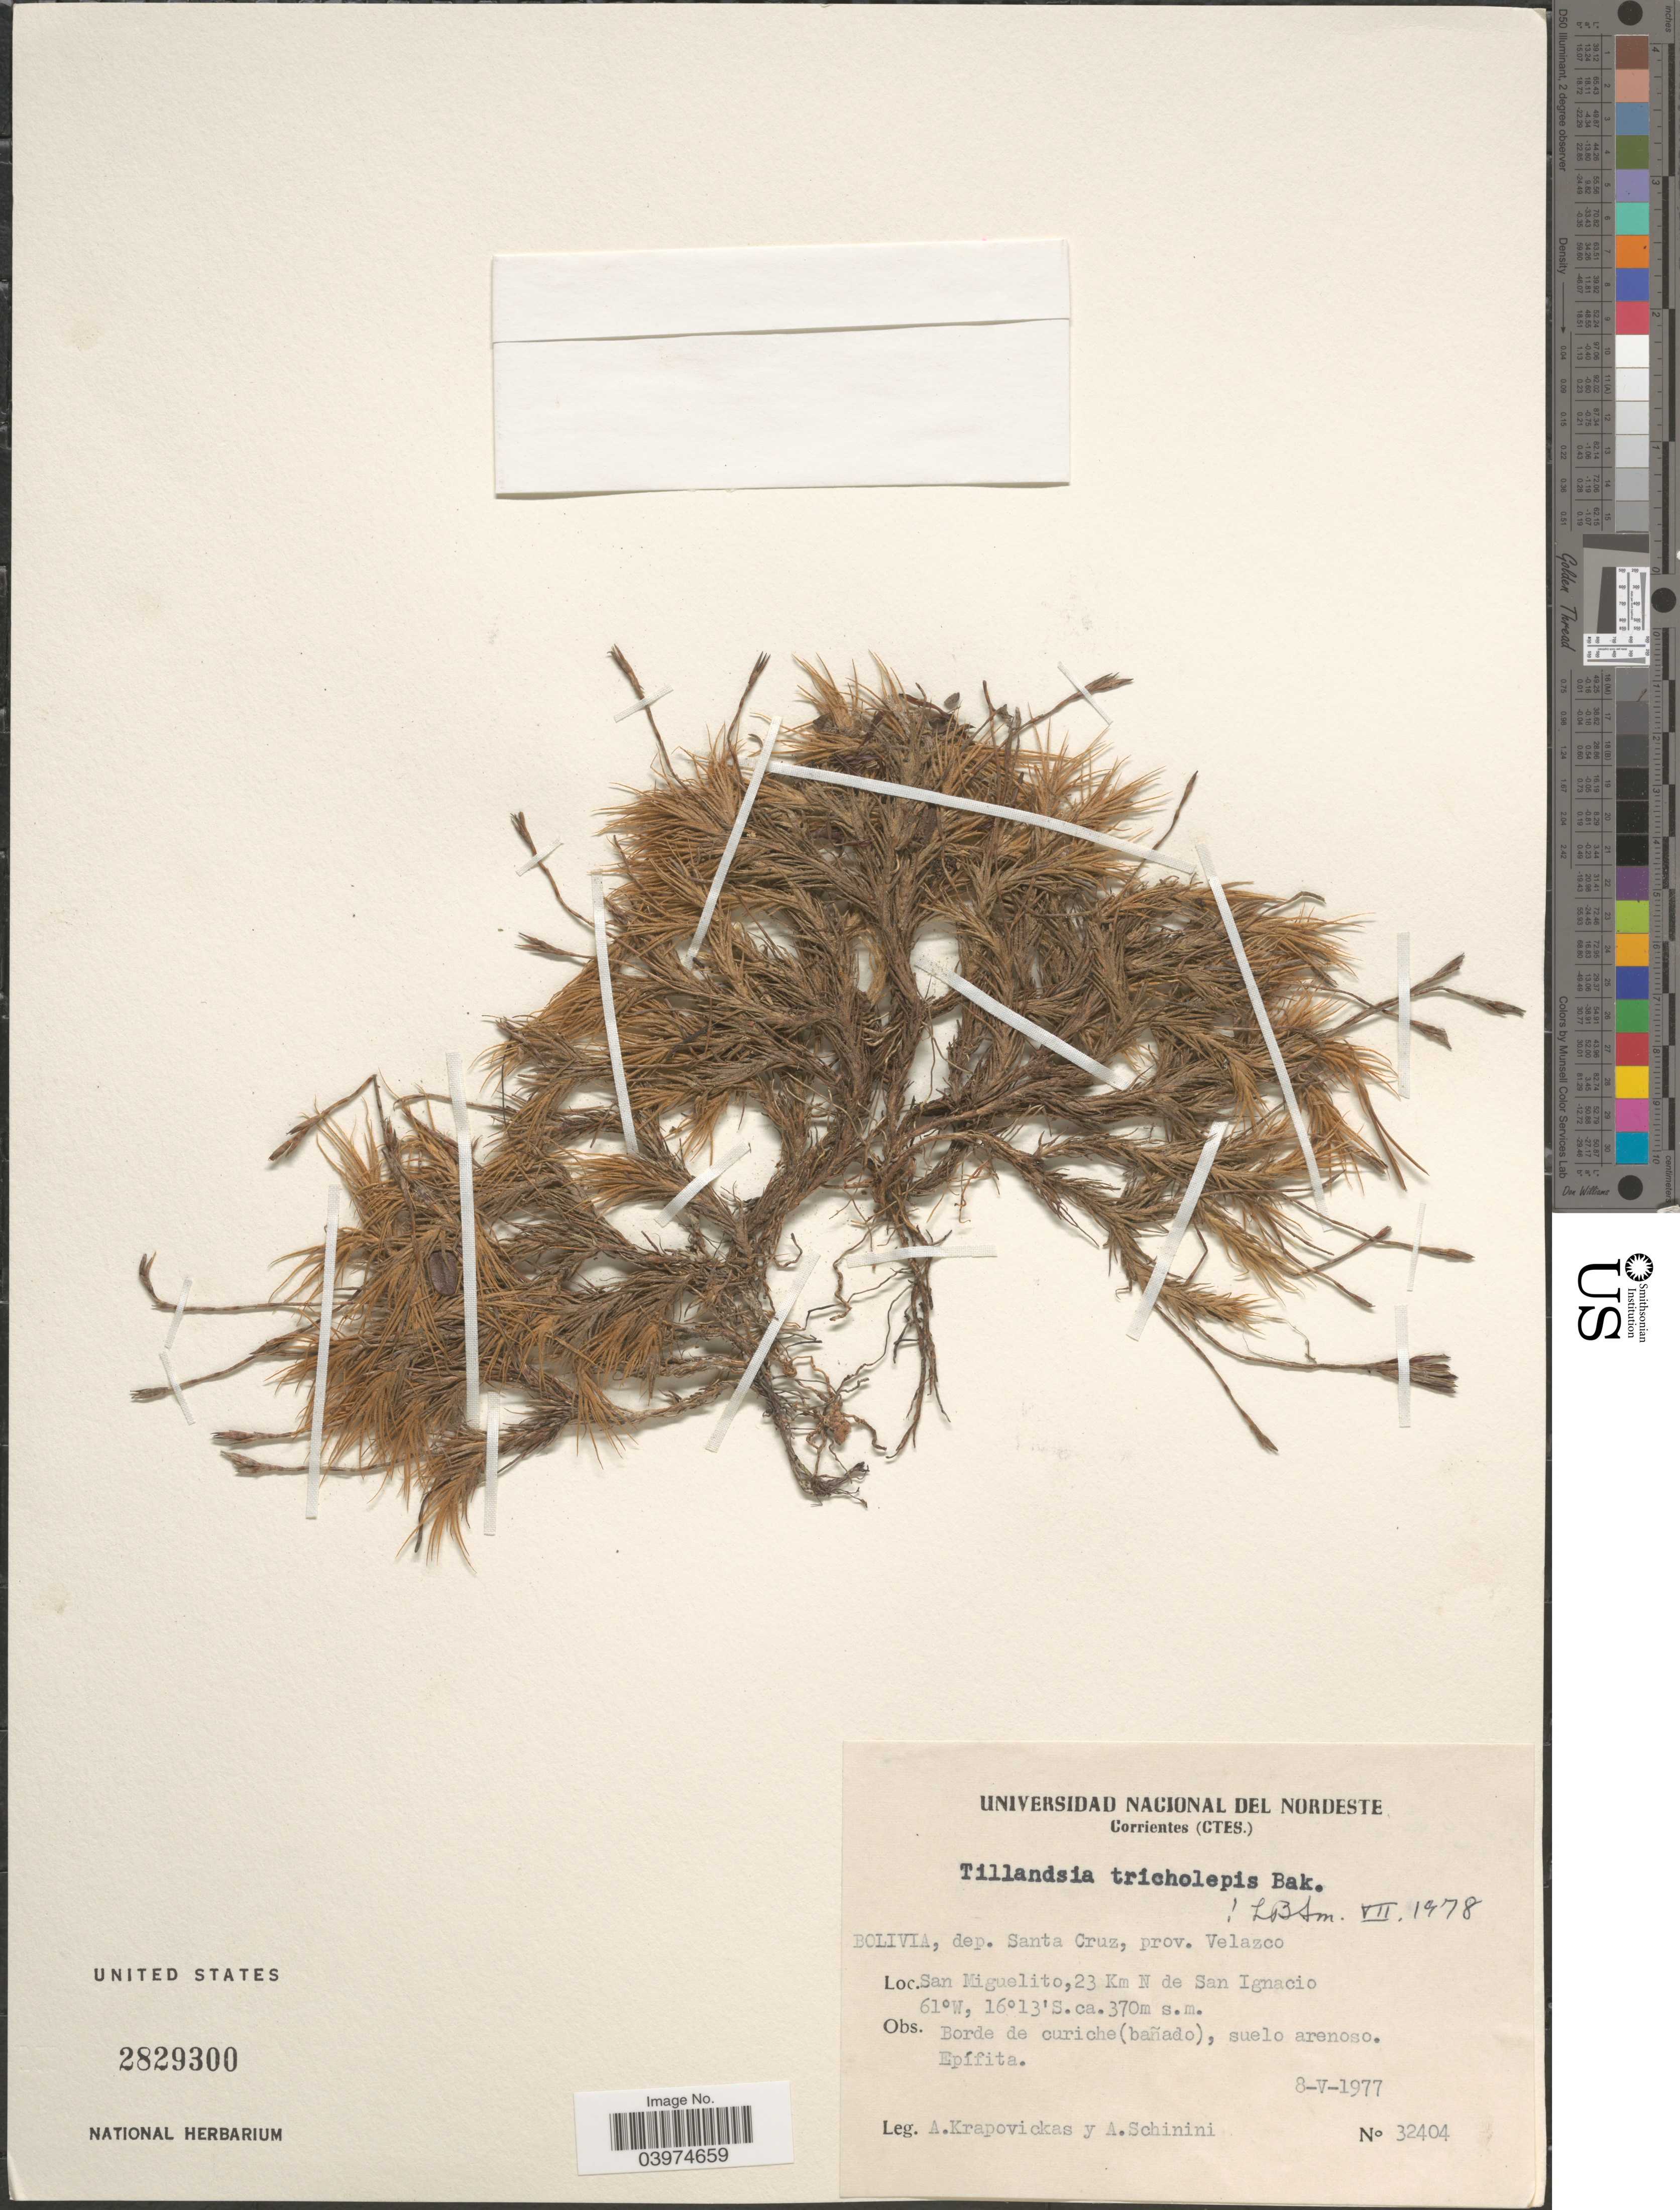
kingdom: Plantae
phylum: Tracheophyta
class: Liliopsida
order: Poales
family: Bromeliaceae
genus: Tillandsia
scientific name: Tillandsia tricholepis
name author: Baker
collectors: A. Krapovickas & A. Schinini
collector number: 32404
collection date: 1977-05-08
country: Bolivia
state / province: Santa Cruz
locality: Dept. Santa Cruz, prov. Velazco. San Miguelito, 23 Km N de San Ignacio.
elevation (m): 370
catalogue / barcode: US 2829300